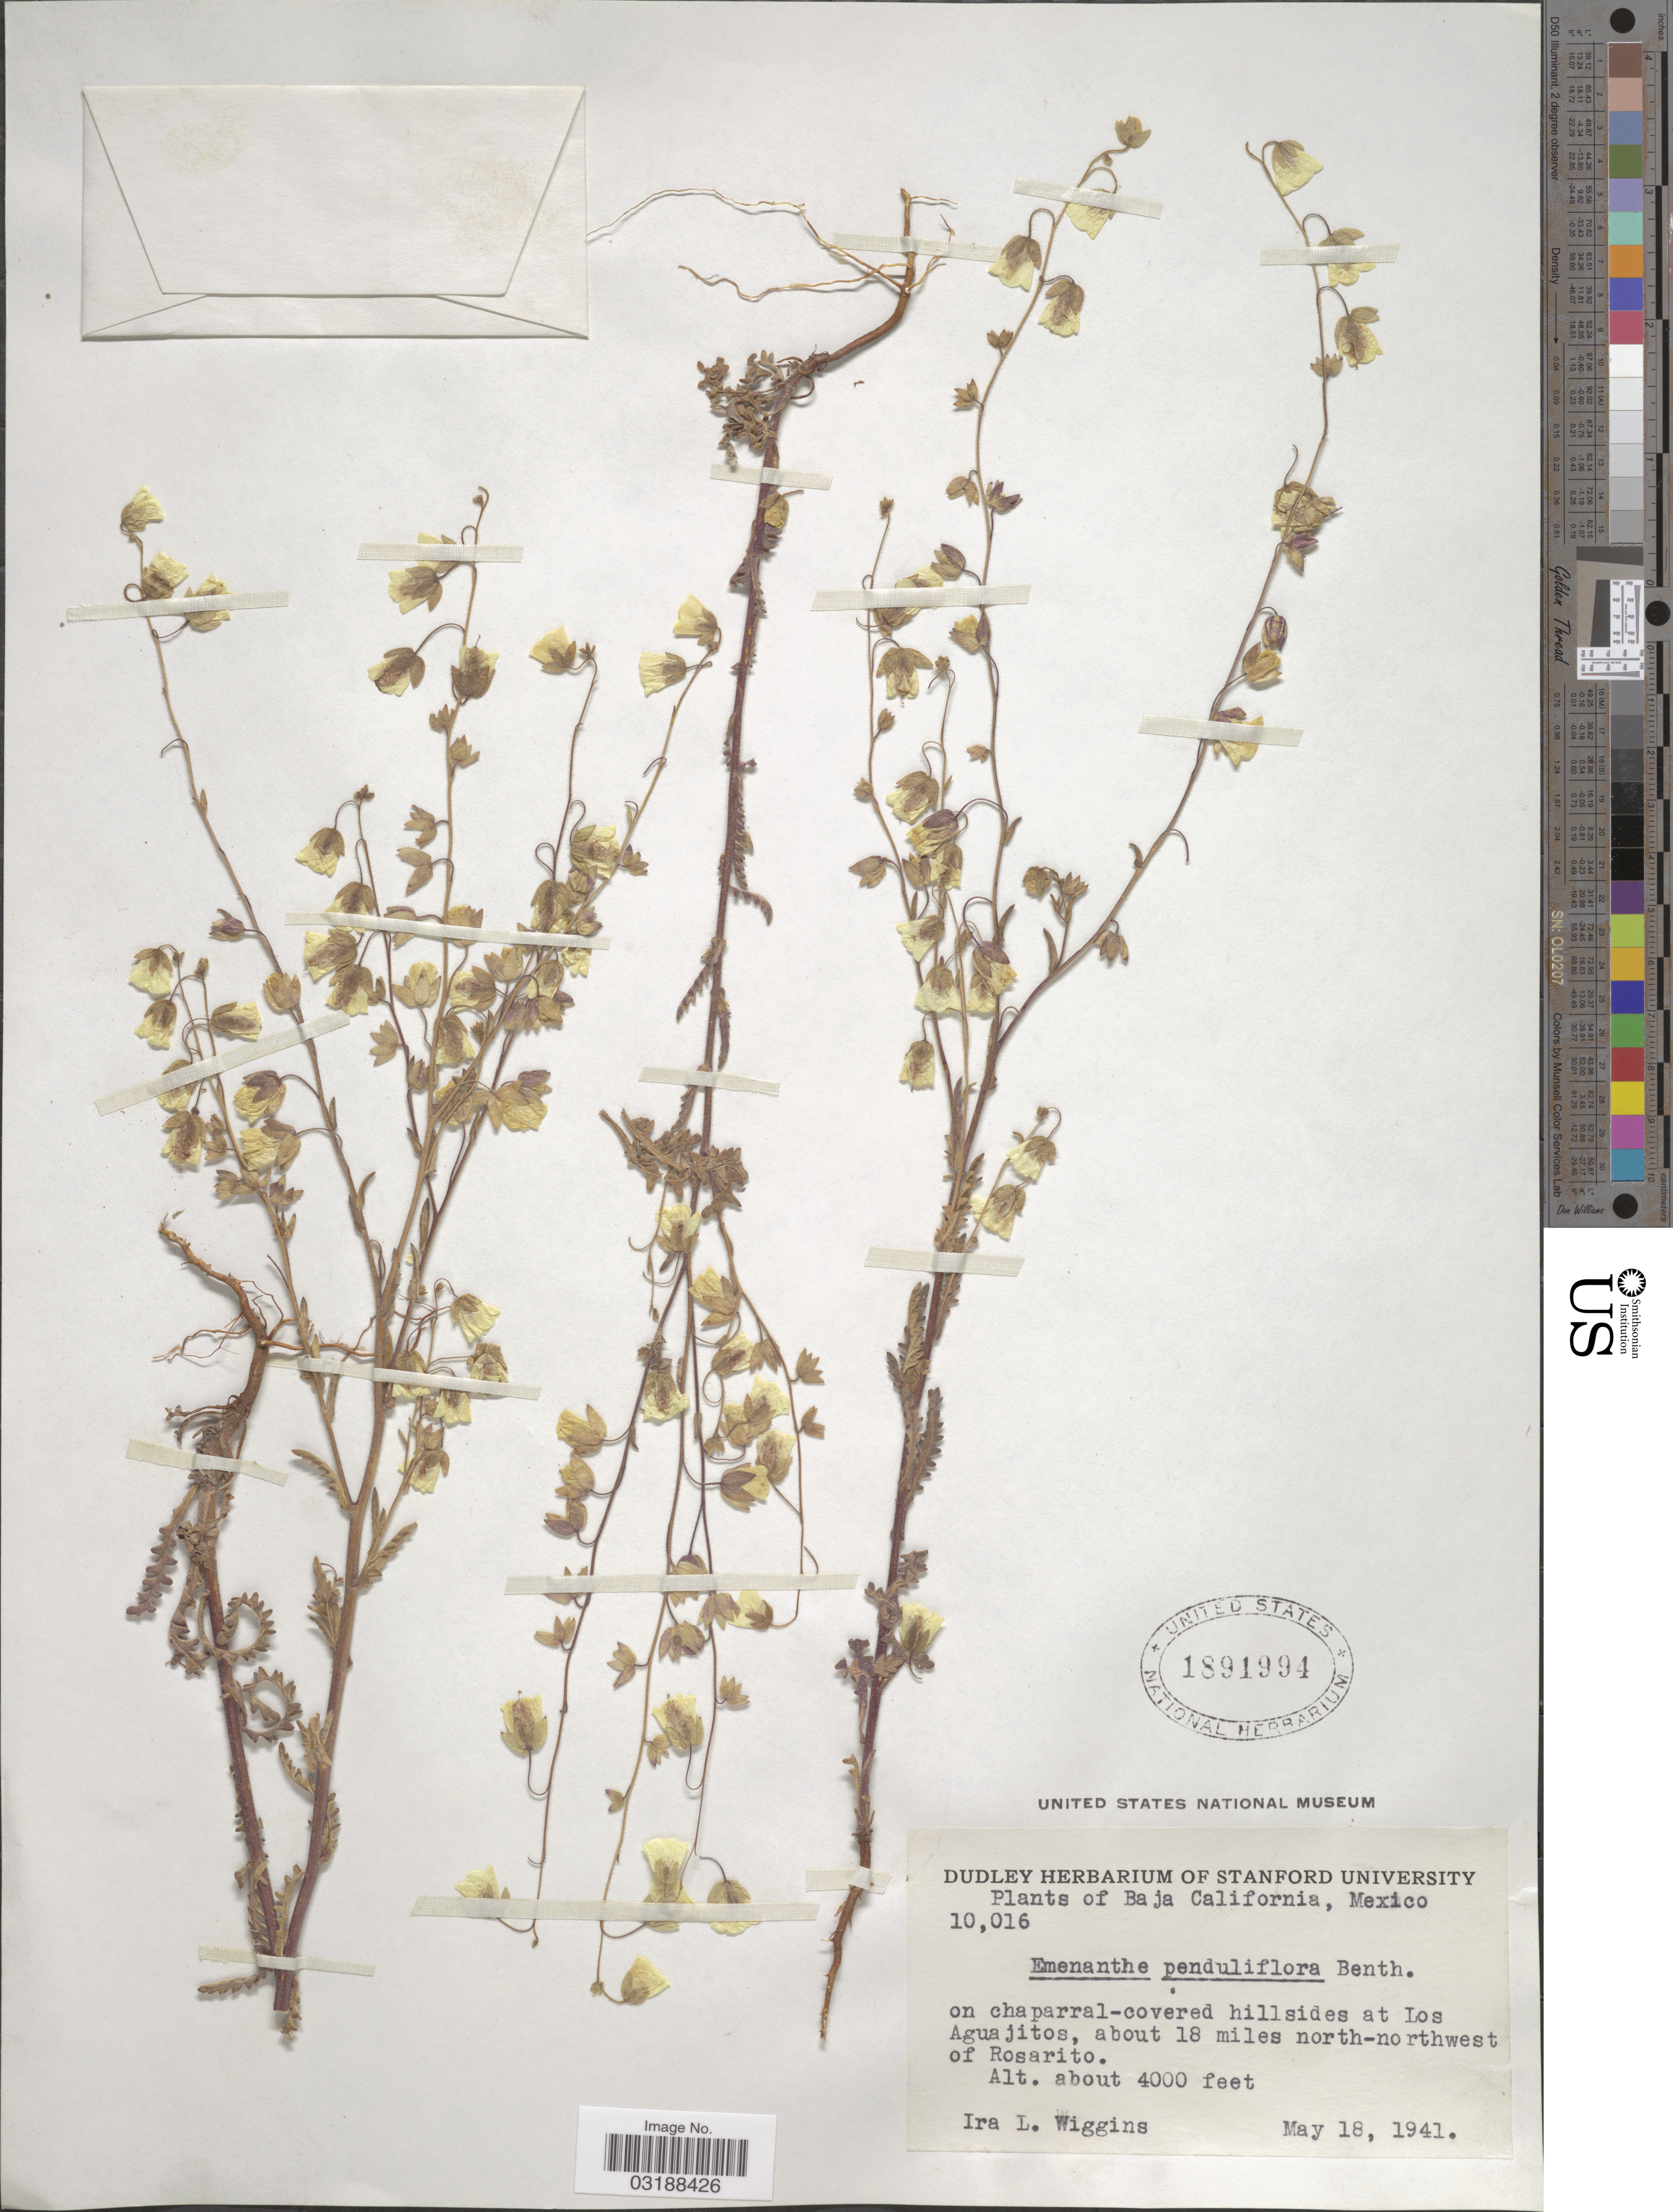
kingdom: Plantae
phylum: Tracheophyta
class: Magnoliopsida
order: Boraginales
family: Hydrophyllaceae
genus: Emmenanthe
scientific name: Emmenanthe penduliflora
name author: Benth.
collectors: I. L. Wiggins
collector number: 10016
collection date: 1941-05-18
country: Mexico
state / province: Baja California Norte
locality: On chaparral-covered hillsides at Los Aguajitos, about 18 miles north-northwest of Rosarito.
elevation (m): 1219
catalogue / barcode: US 1891994